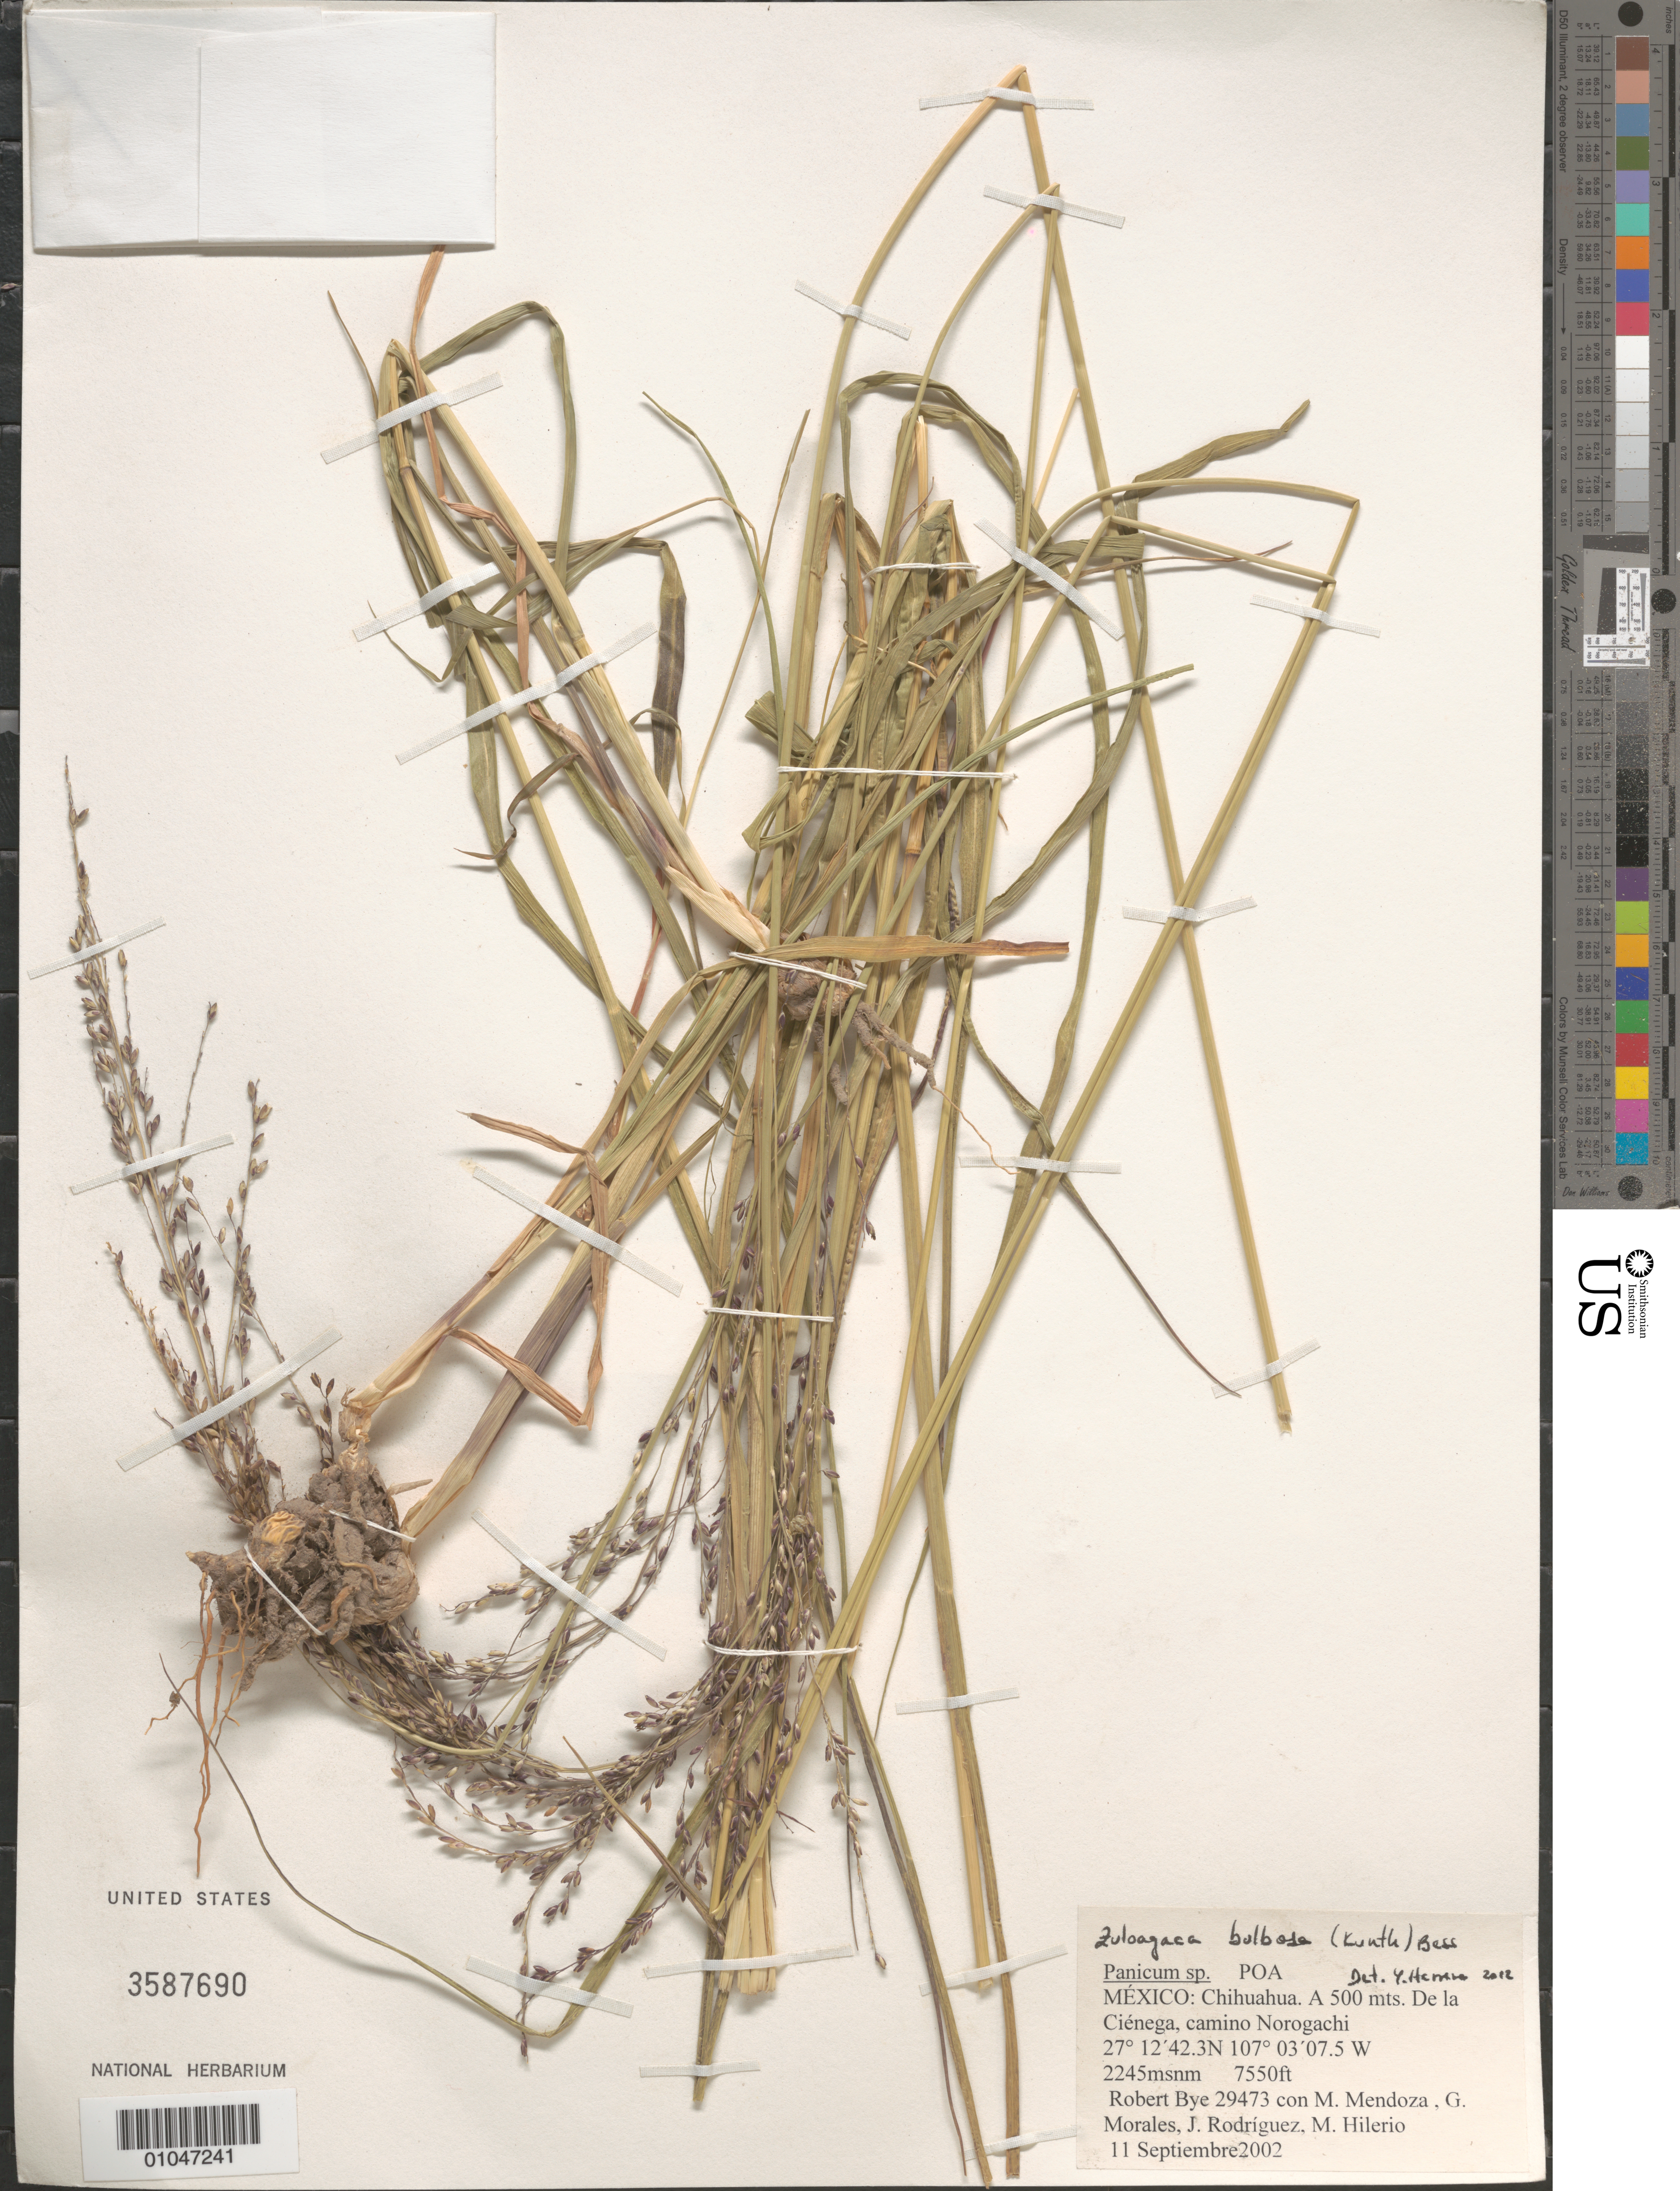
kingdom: Plantae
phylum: Tracheophyta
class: Liliopsida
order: Poales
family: Poaceae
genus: Zuloagaea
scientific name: Zuloagaea bulbosa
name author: (Kunth) E. Bess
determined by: Herrera Arrieta, Y., (CIIDIR), Instituto Politecnico Nacional (MEXICO)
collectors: R. A. Bye, M. Mendoza Garcia, G. Morales, J. Rodríguez & M. Hilerio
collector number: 29473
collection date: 2002-09-11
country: Mexico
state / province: Chihuahua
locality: A 500 mts. de la Cienega, camino Norogachi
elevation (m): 2301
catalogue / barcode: US 3587690